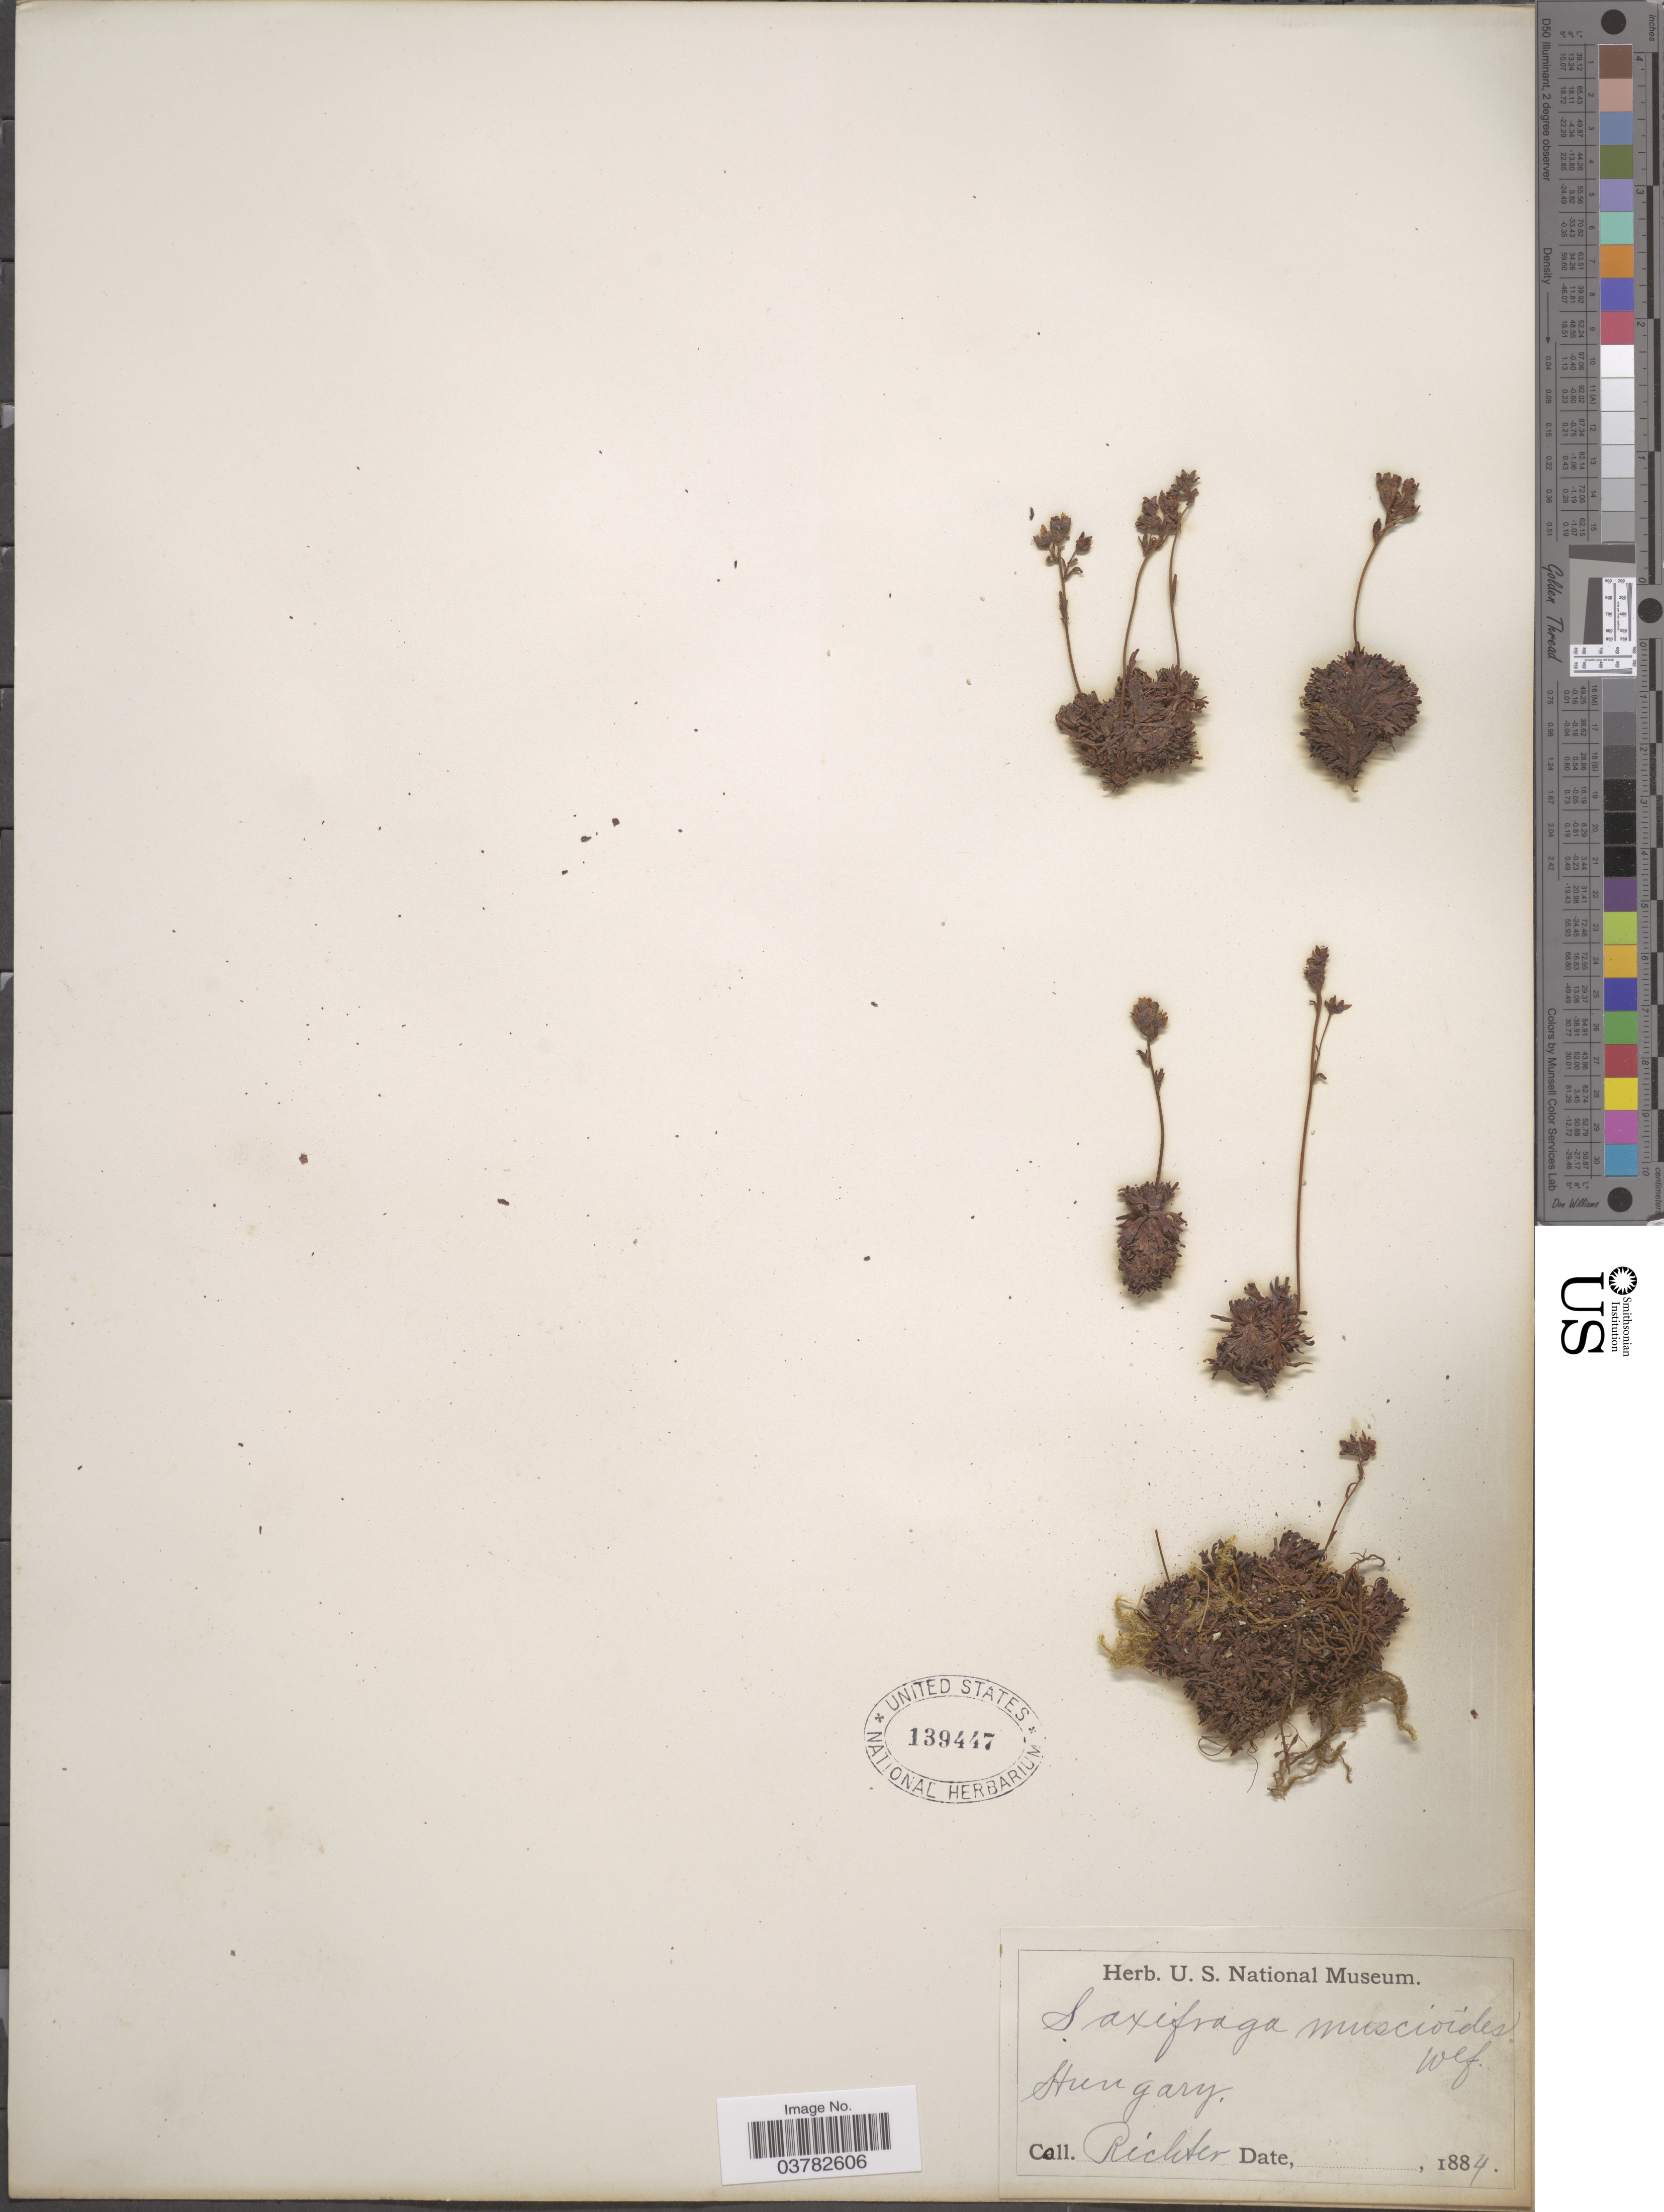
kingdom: Plantae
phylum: Tracheophyta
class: Magnoliopsida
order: Saxifragales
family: Saxifragaceae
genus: Saxifraga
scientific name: Saxifraga muscoides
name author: All.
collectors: -- Richter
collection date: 1884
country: Hungary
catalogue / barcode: US 139447